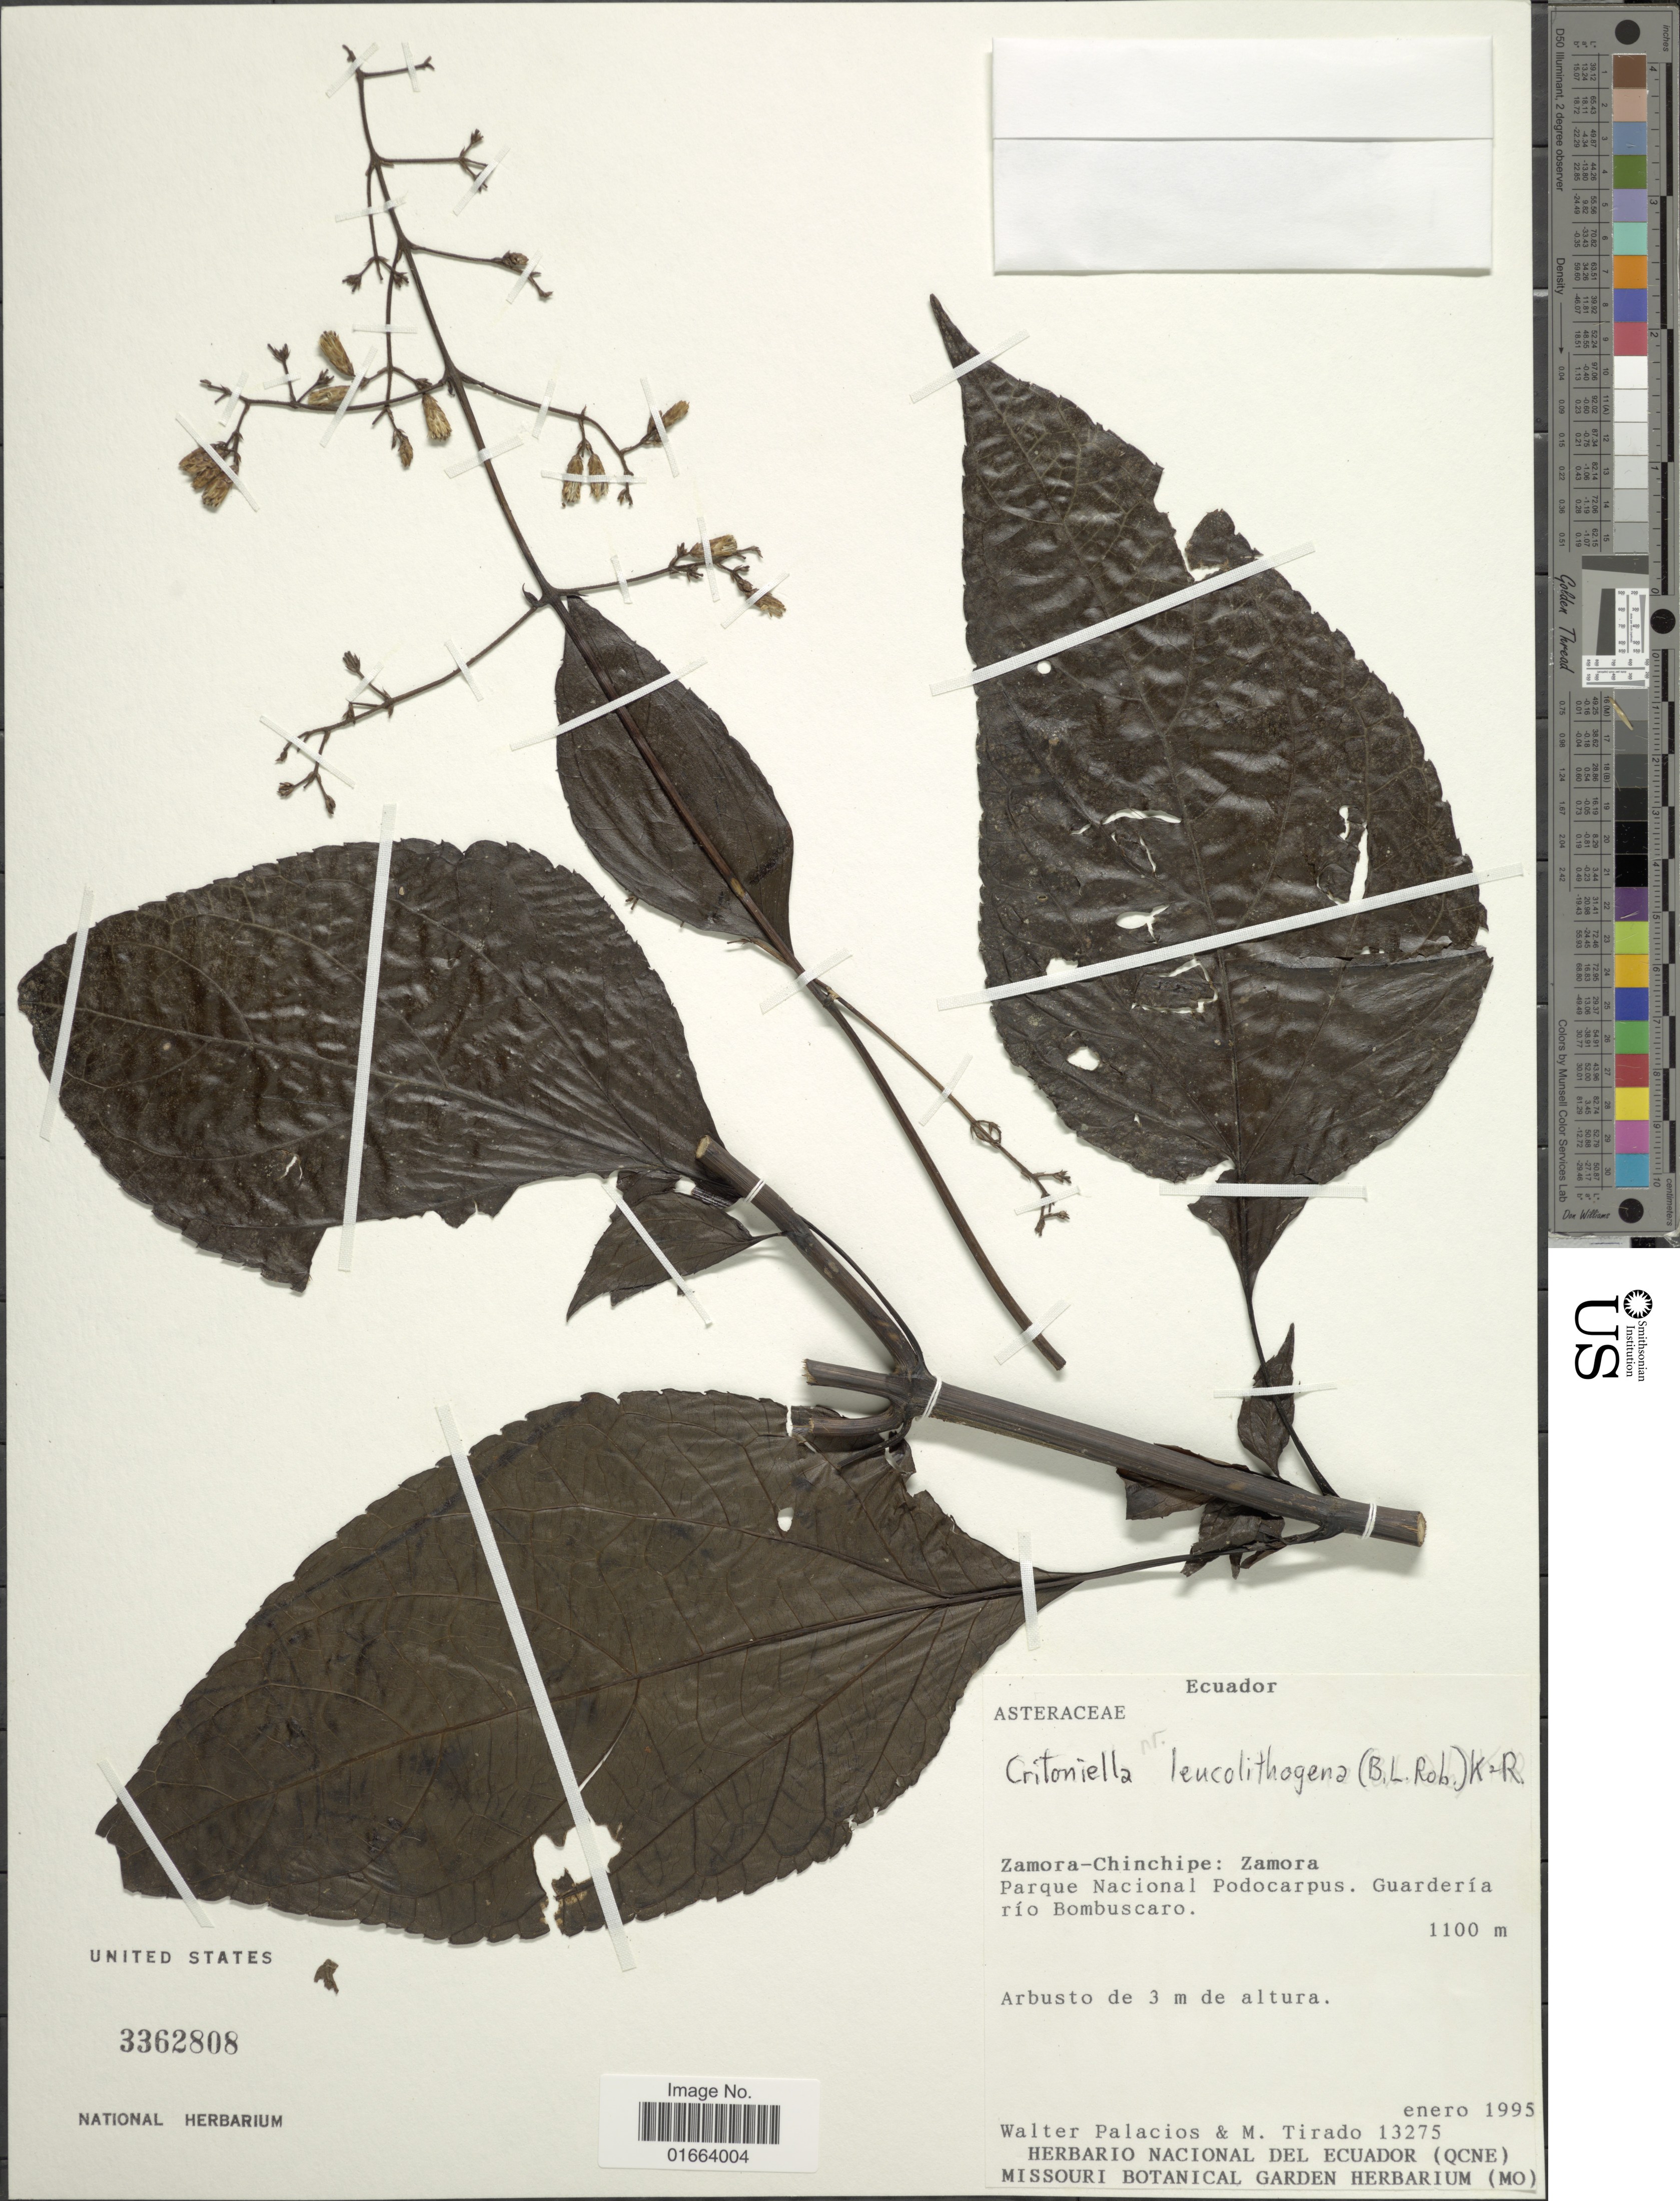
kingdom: Plantae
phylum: Tracheophyta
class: Magnoliopsida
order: Asterales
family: Asteraceae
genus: Critoniella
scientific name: Critoniella leucolithogena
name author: (B.L. Rob.) R.M. King & H. Rob.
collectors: W. Palacios & M. Tirado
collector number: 13275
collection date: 1995-01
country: Ecuador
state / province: Zamora-Chinchipe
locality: Zamora. Parque Nacional Podocarpus. Guadería río Bombuscaro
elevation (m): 1100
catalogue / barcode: US 3362808